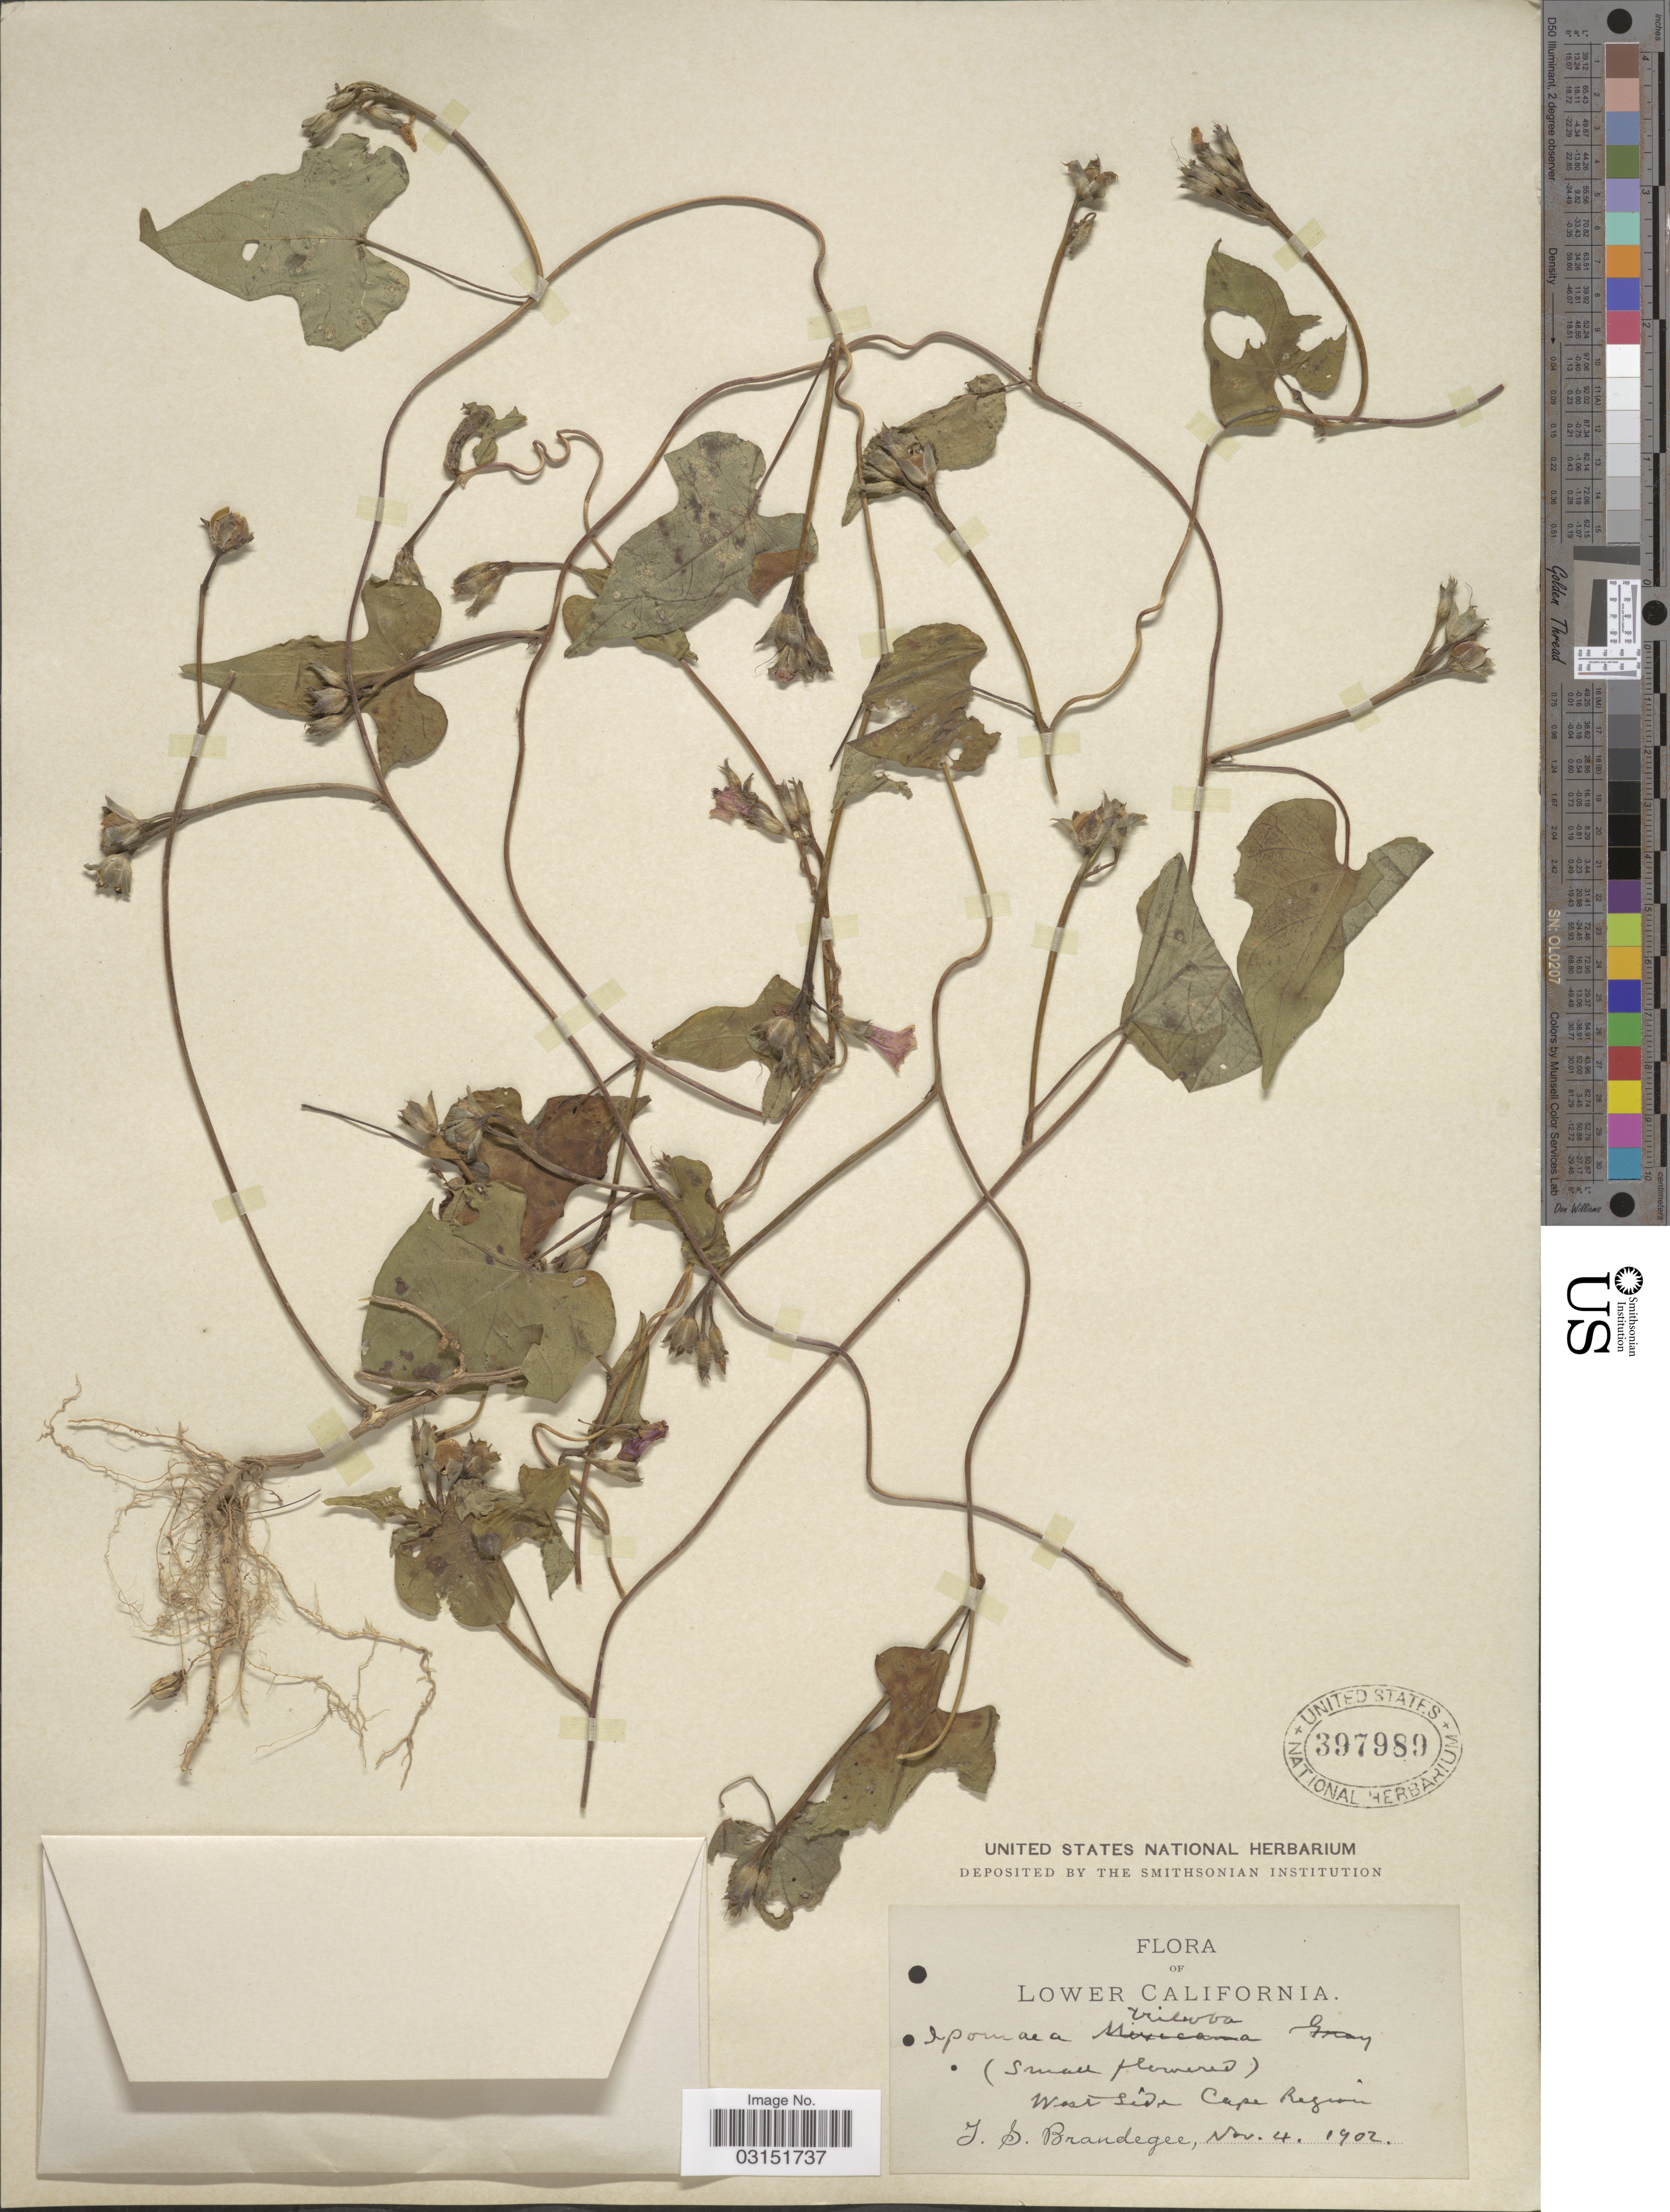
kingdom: Plantae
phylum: Tracheophyta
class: Magnoliopsida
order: Solanales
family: Convolvulaceae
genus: Ipomoea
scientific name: Ipomoea triloba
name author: L.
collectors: T. S. Brandegee (herbarium)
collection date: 1902-11-04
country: Mexico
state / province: Baja California Norte / Baja California Sur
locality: Lower California. West side Cape Region.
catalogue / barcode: US 397989